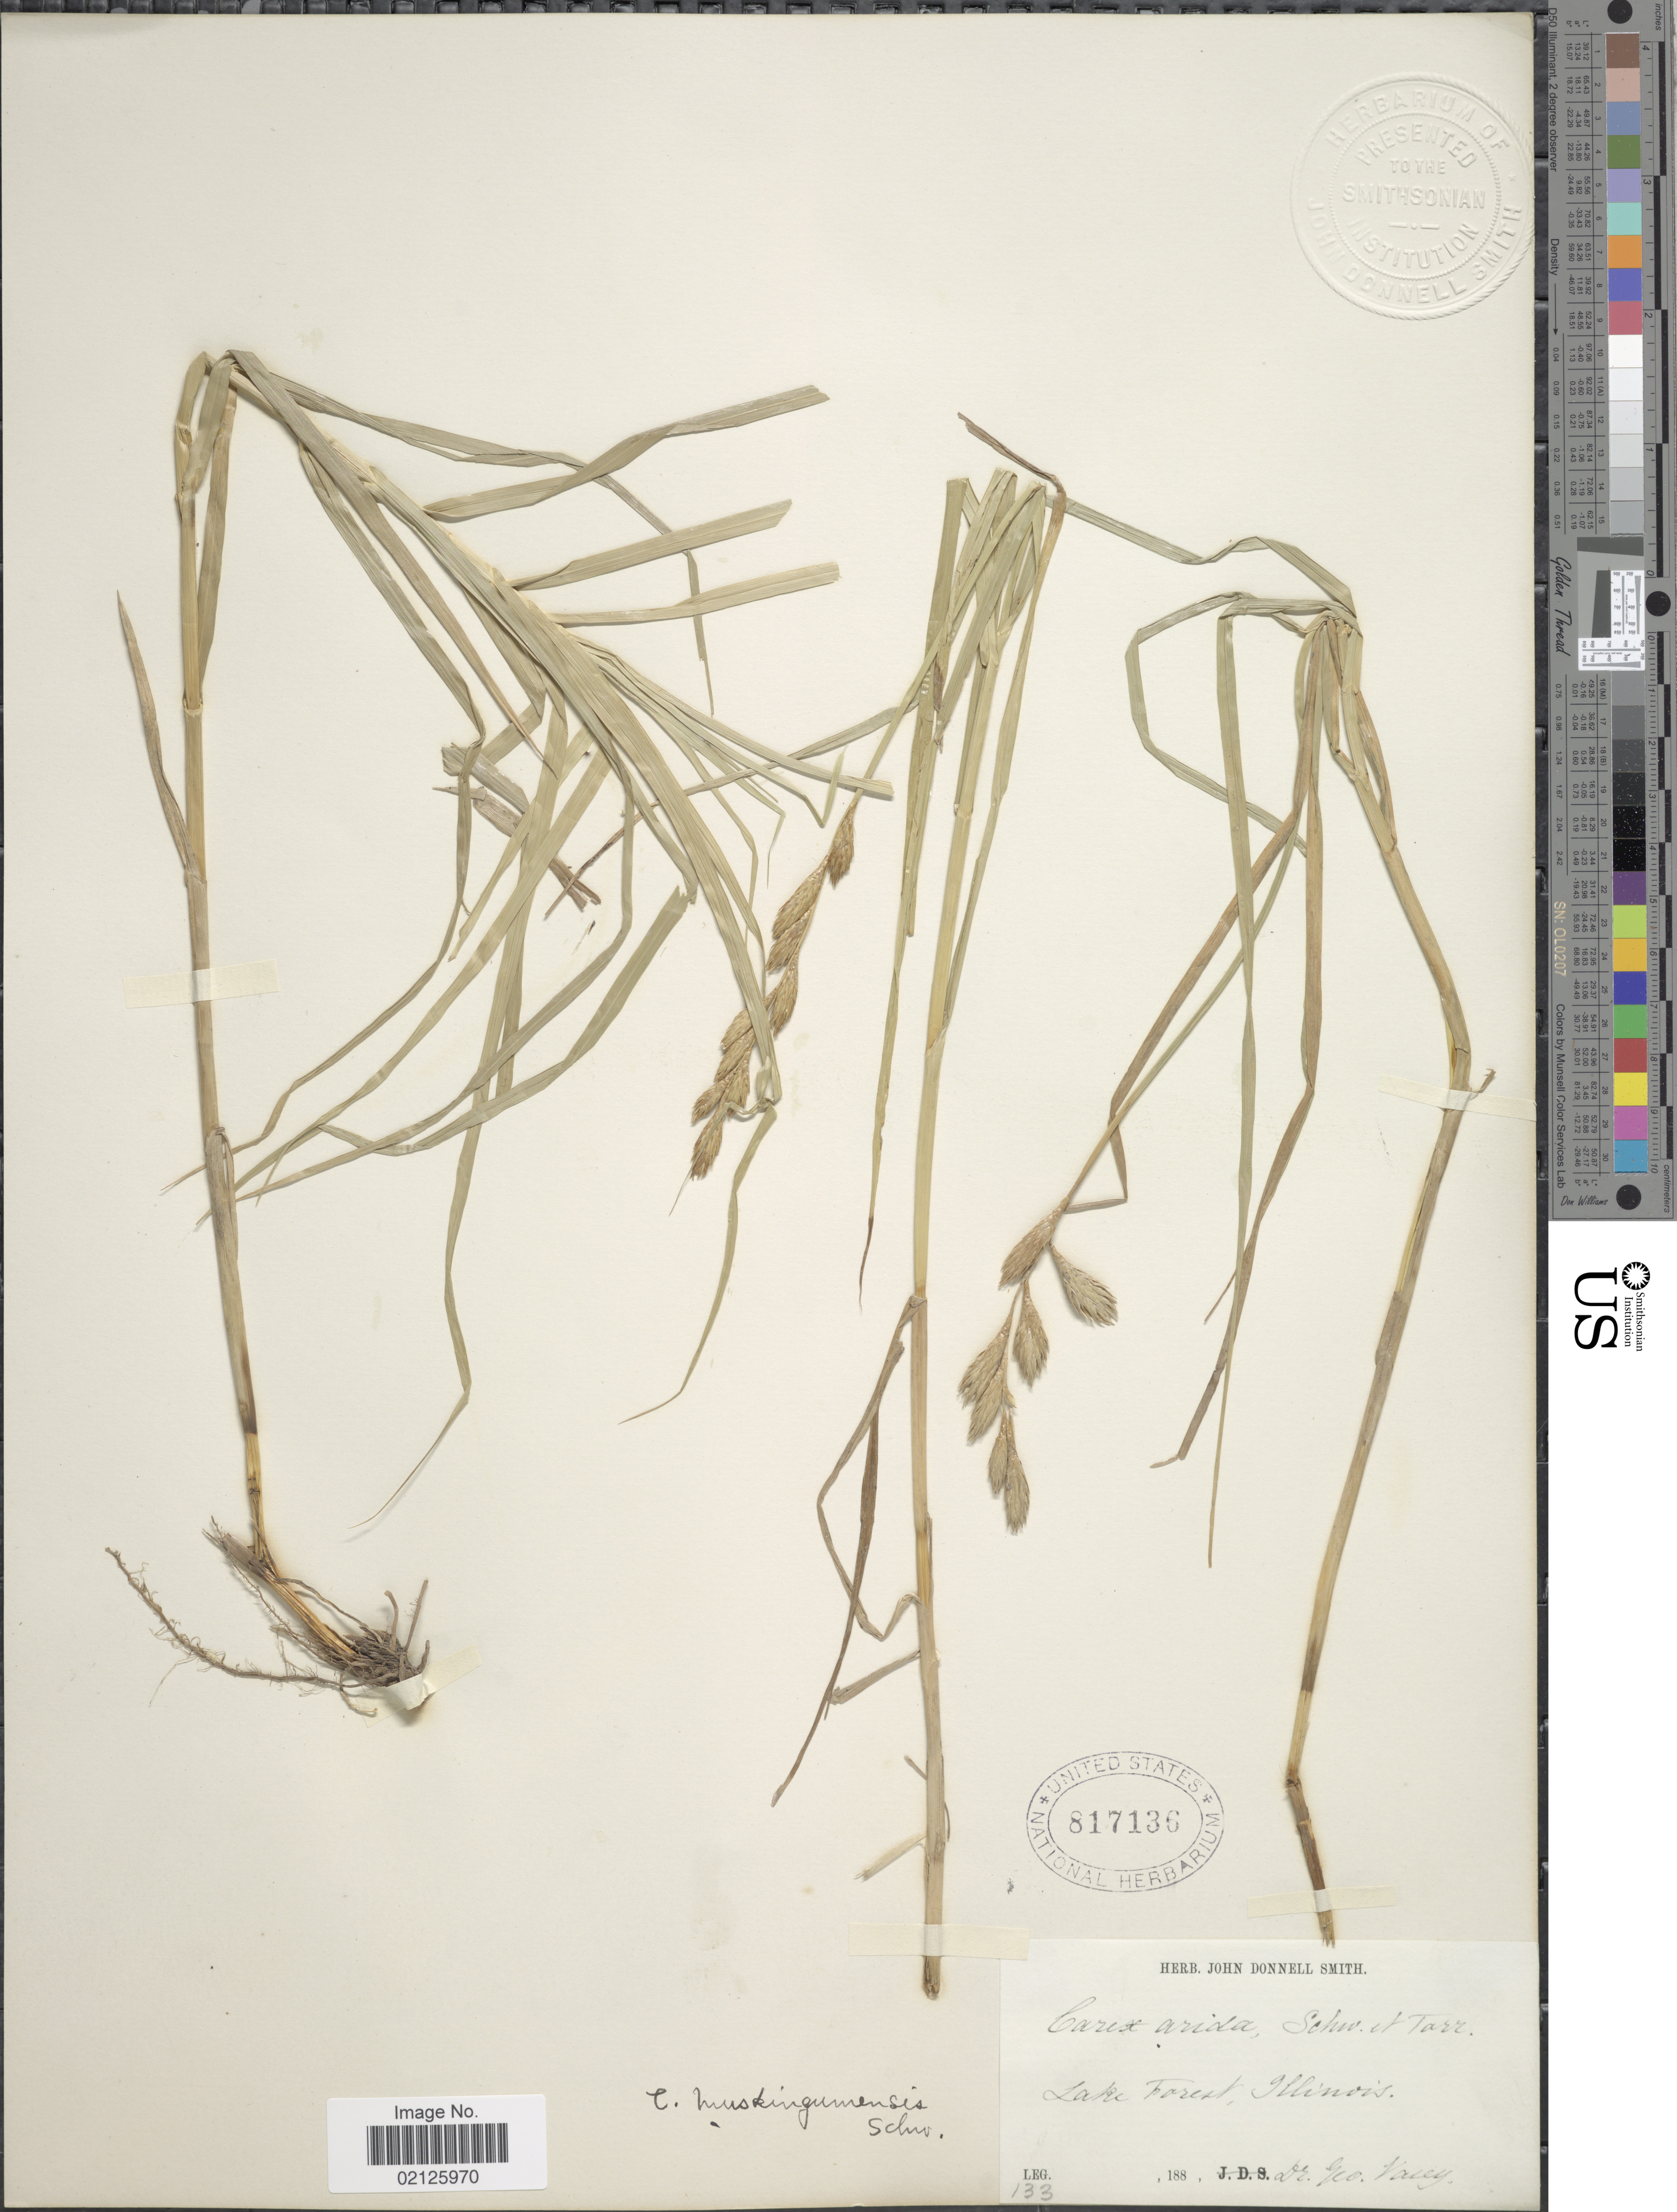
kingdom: Plantae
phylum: Tracheophyta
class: Liliopsida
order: Poales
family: Cyperaceae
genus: Carex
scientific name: Carex muskingumensis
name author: Schwein.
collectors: G. Vasey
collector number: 133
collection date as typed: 188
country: United States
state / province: Illinois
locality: Lake Forest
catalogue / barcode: US 817136